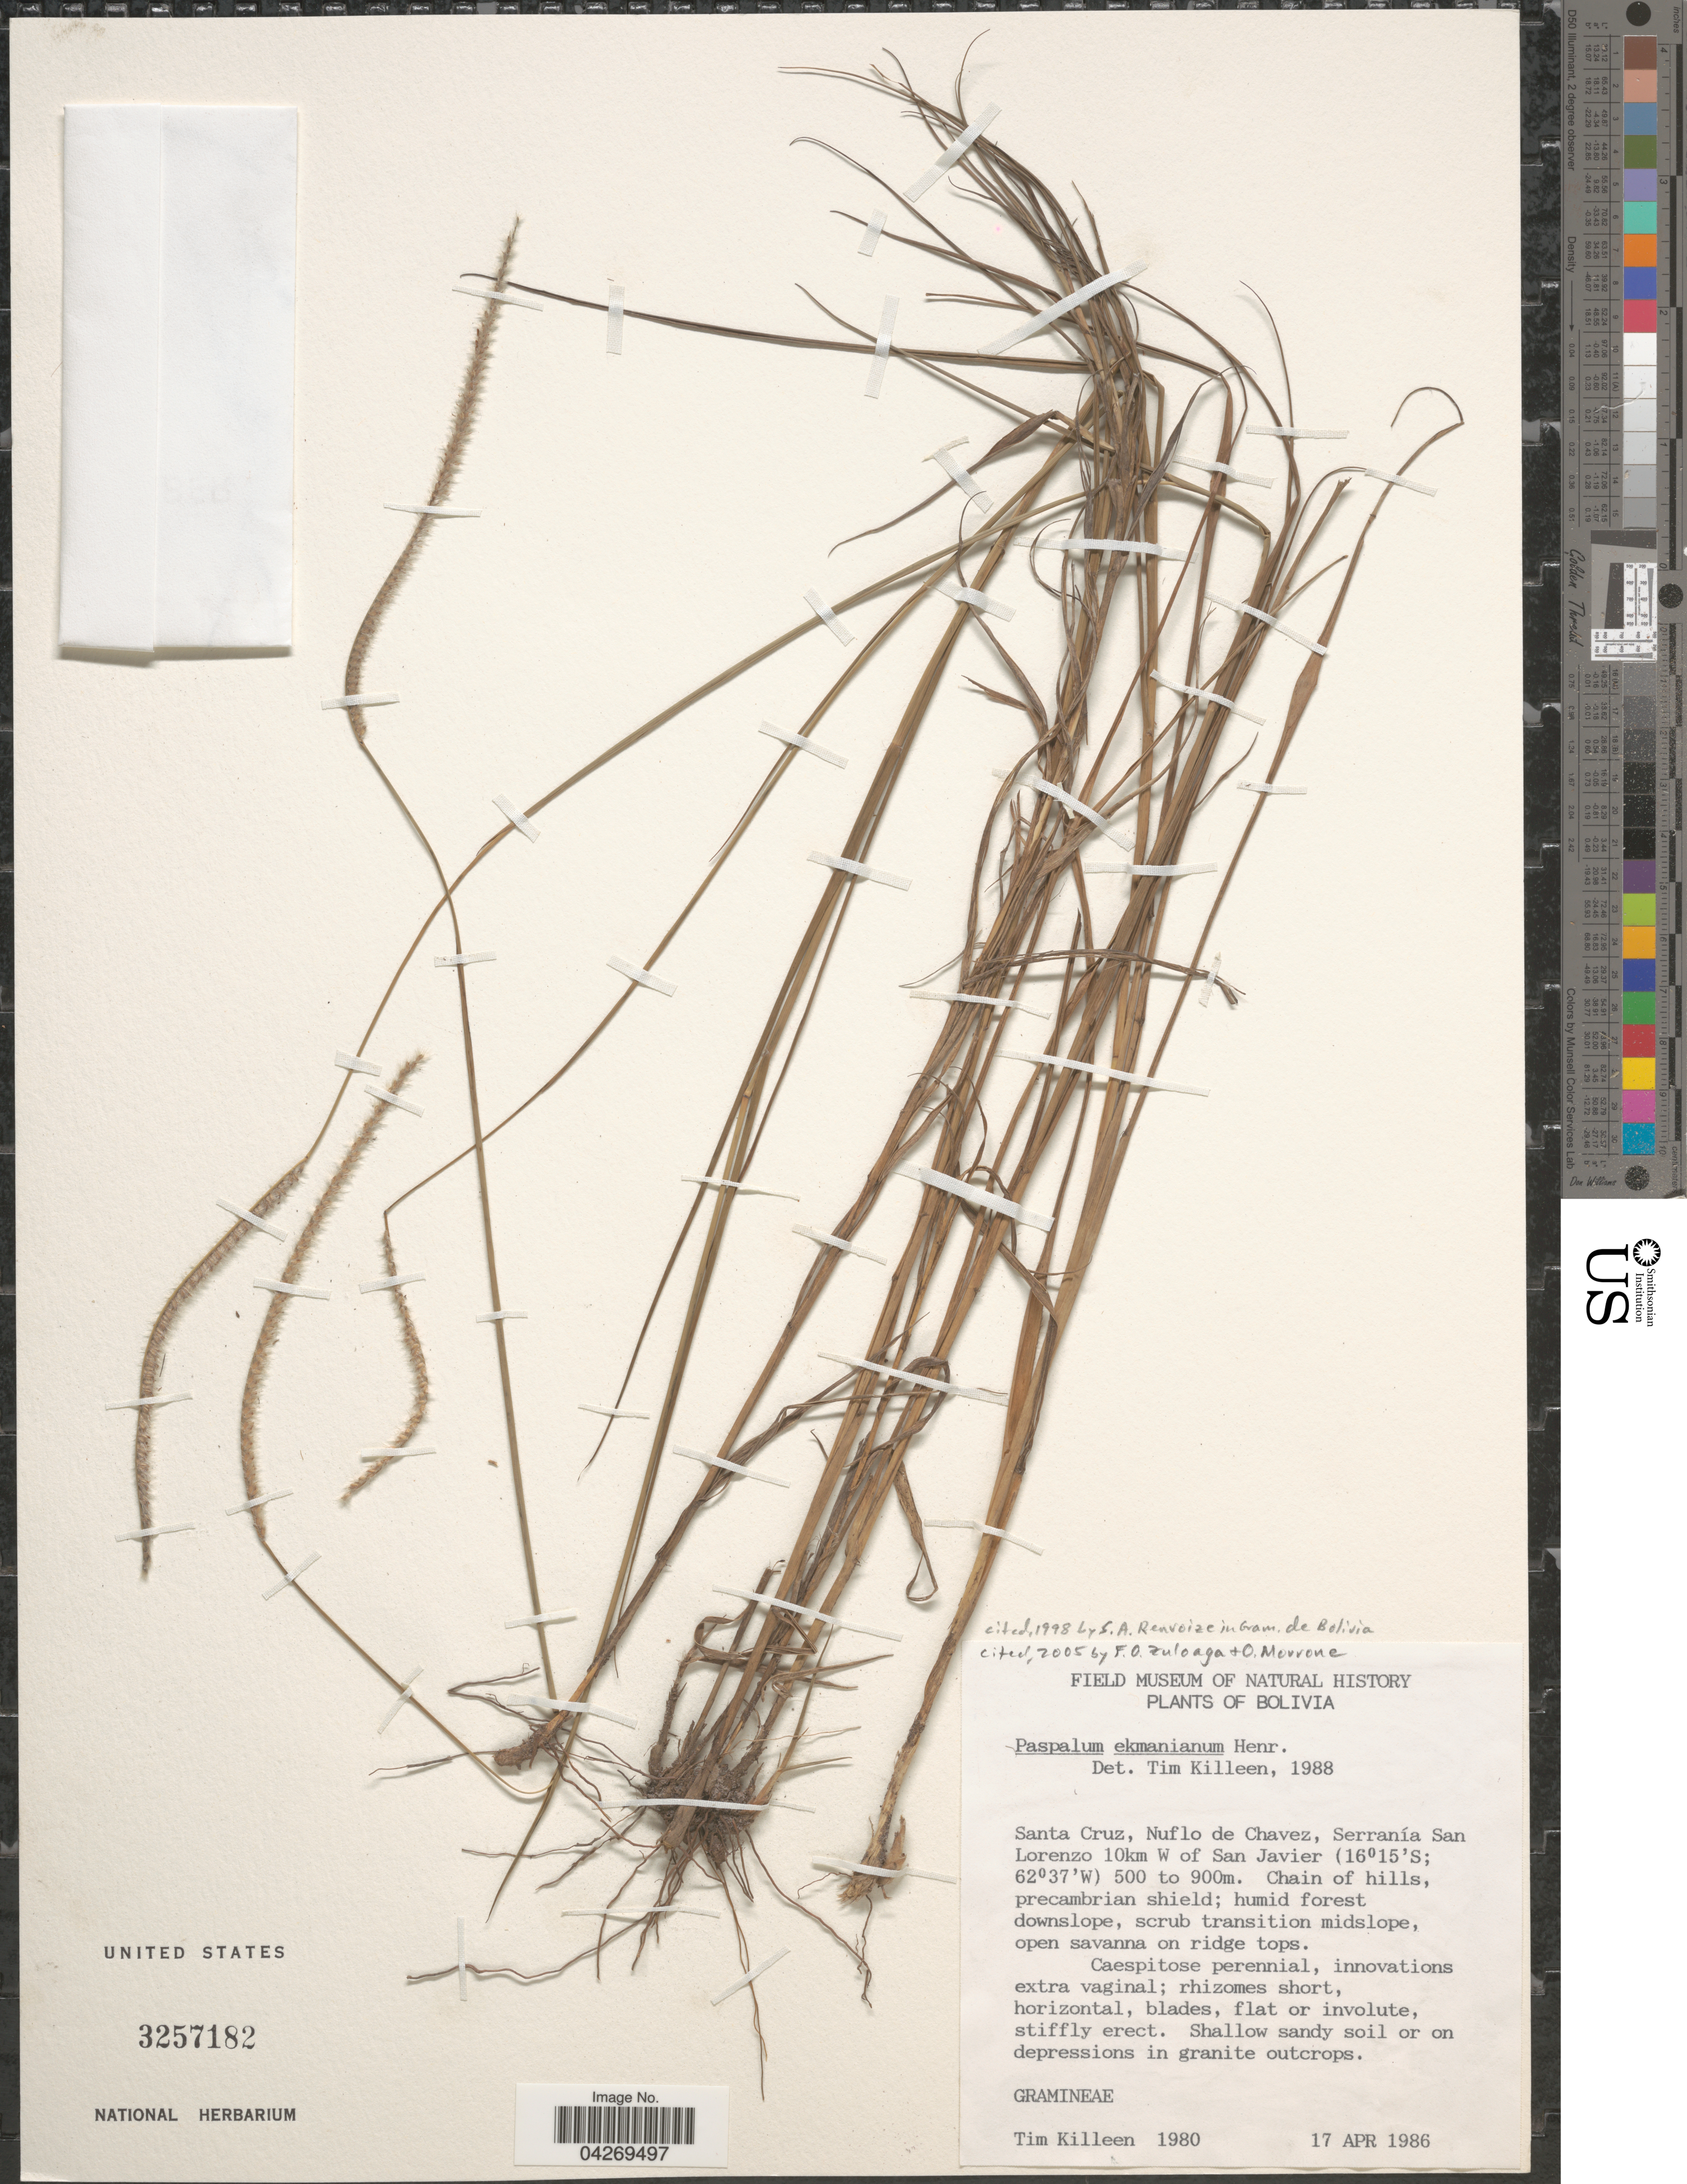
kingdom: Plantae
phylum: Tracheophyta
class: Liliopsida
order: Poales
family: Poaceae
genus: Paspalum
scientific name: Paspalum ekmanianum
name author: Henr.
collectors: T. J. Killeen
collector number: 1980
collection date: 1986-04-17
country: Bolivia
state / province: Santa Cruz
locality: Nuflo de Chavez, Serranía San Lorenzo 10km W of San Javier.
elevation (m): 500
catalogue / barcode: US 3257182